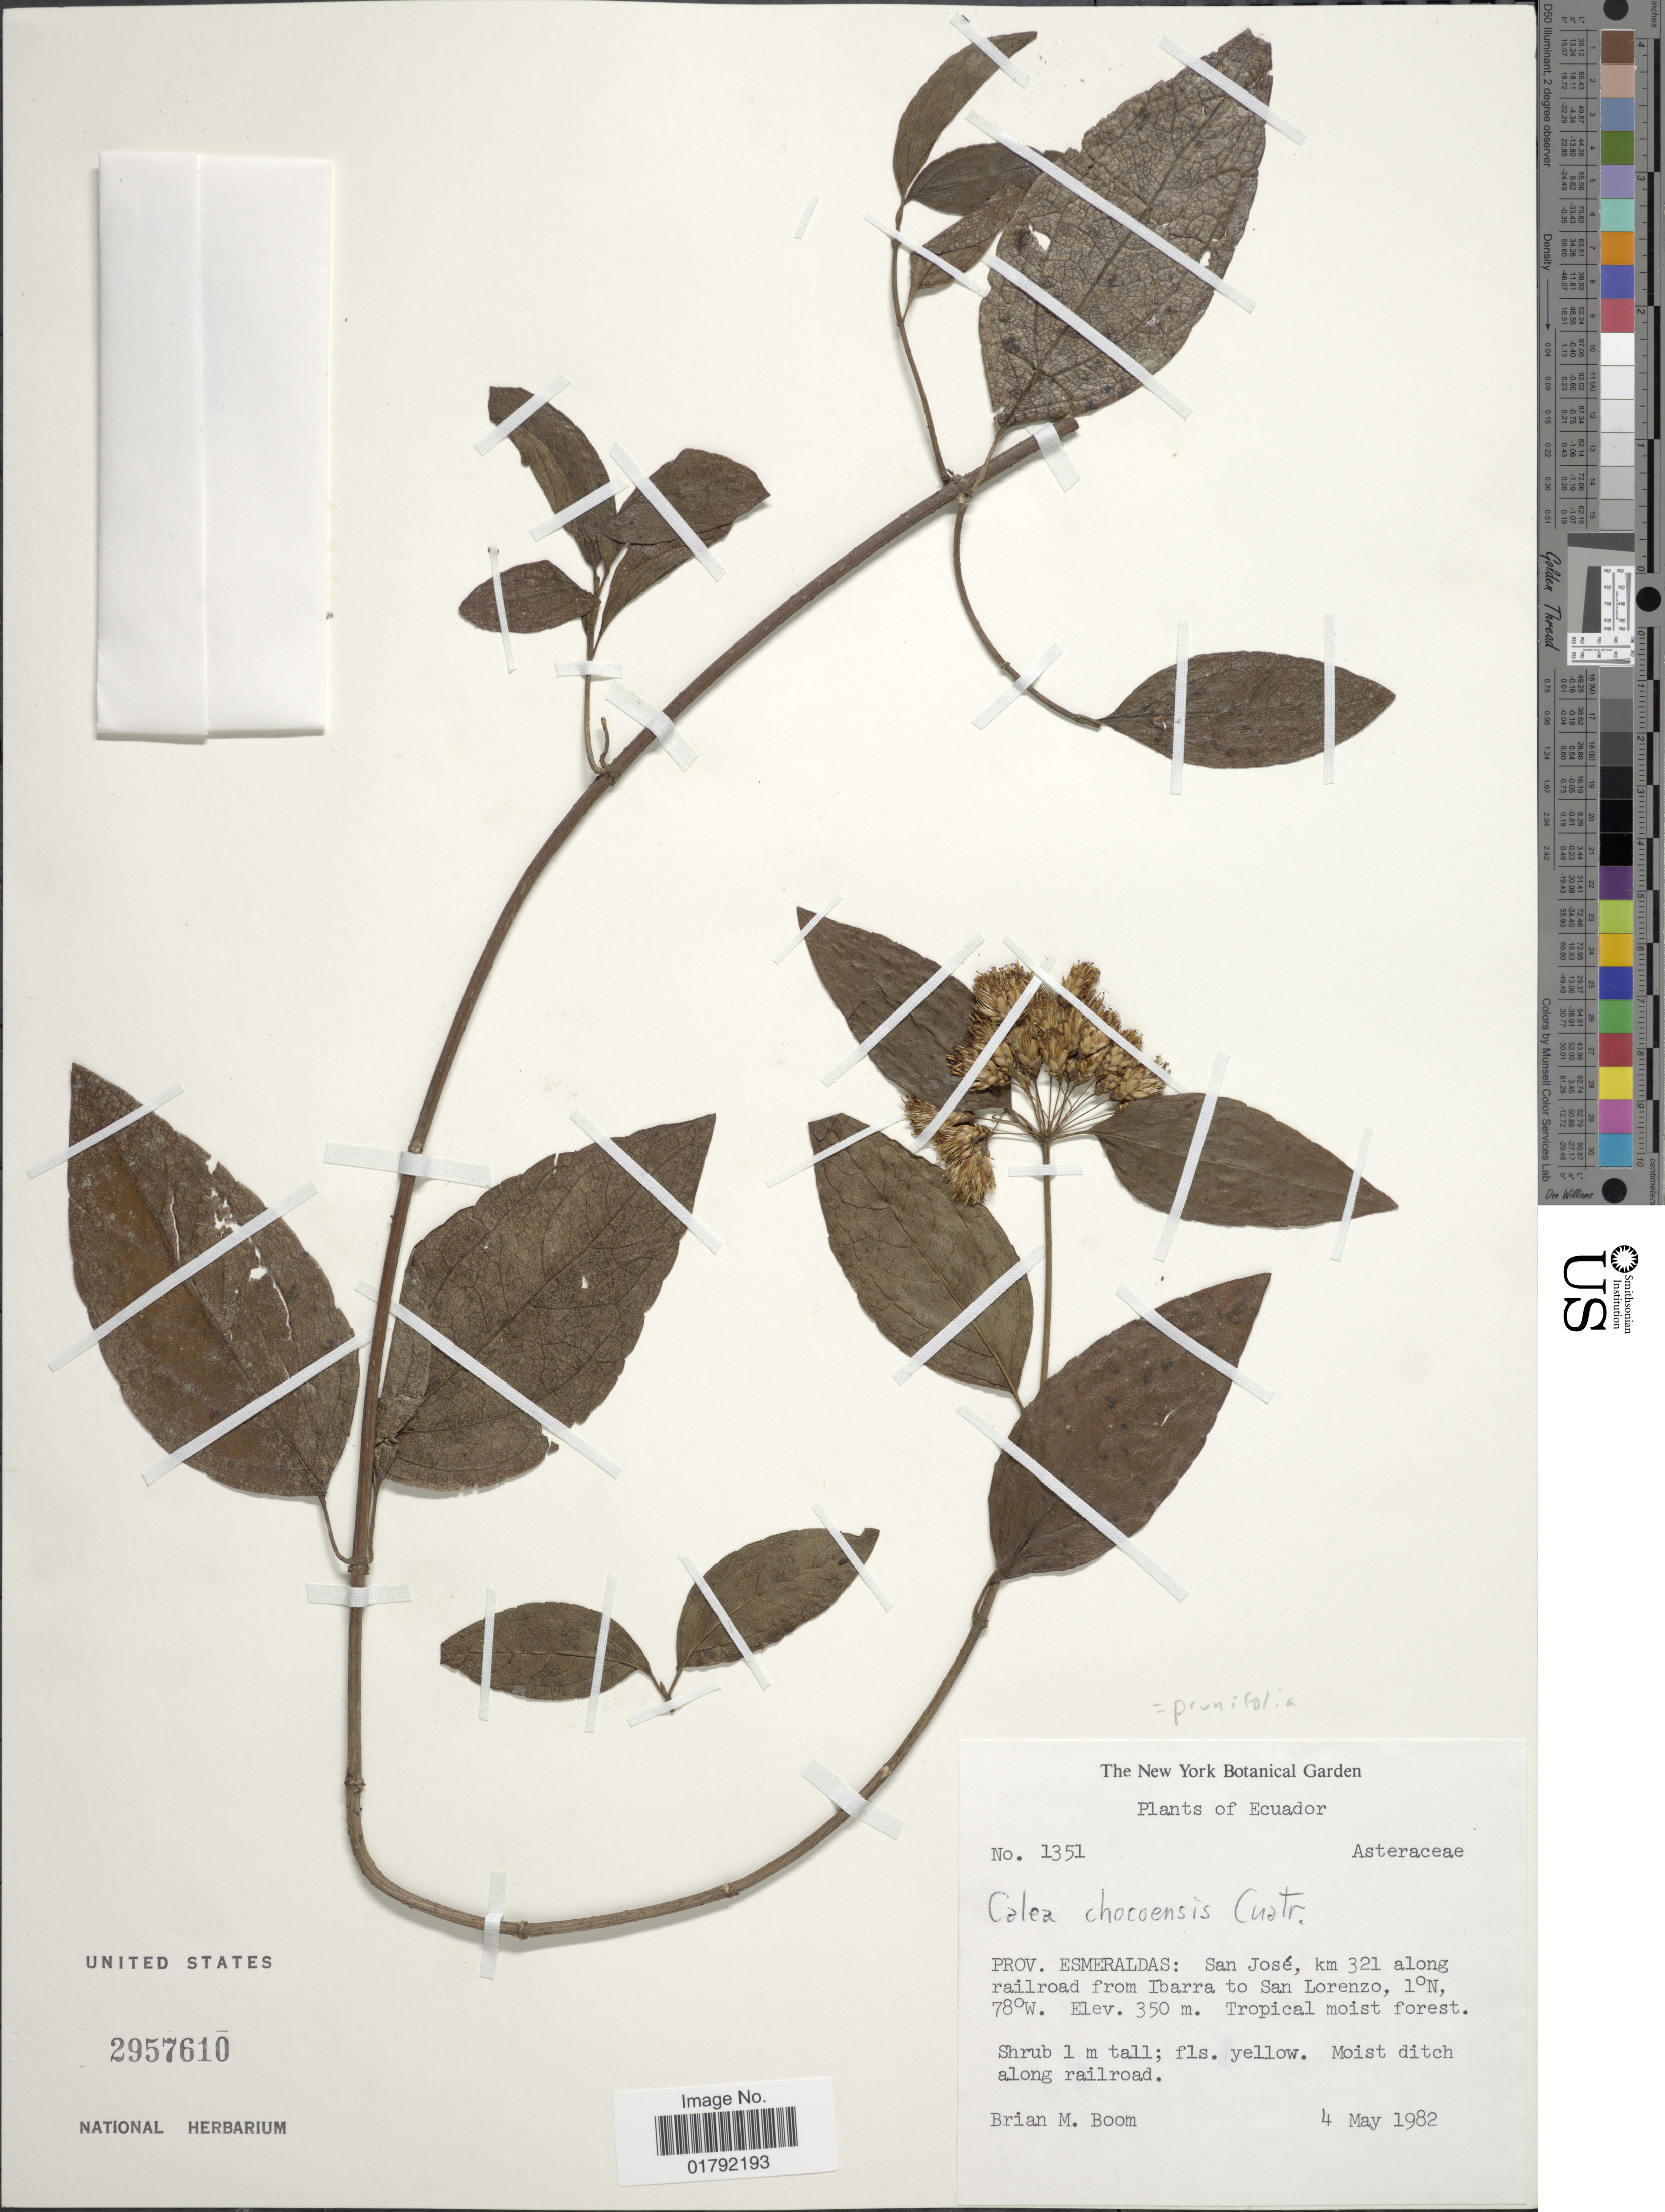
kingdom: Plantae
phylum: Tracheophyta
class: Magnoliopsida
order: Asterales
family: Asteraceae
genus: Calea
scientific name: Calea prunifolia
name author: Kunth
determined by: Bueno, Vinicius Resende, (ICN), Universidade Federal do Rio Grande do Sul (BRAZIL)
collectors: B. M. Boom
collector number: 1351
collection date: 1982-05-04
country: Ecuador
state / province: Esmeraldas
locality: San Jose, km 321 along railroad from Ibarra to San Lorenzo, moist ditch along railroad.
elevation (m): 350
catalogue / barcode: US 2957610